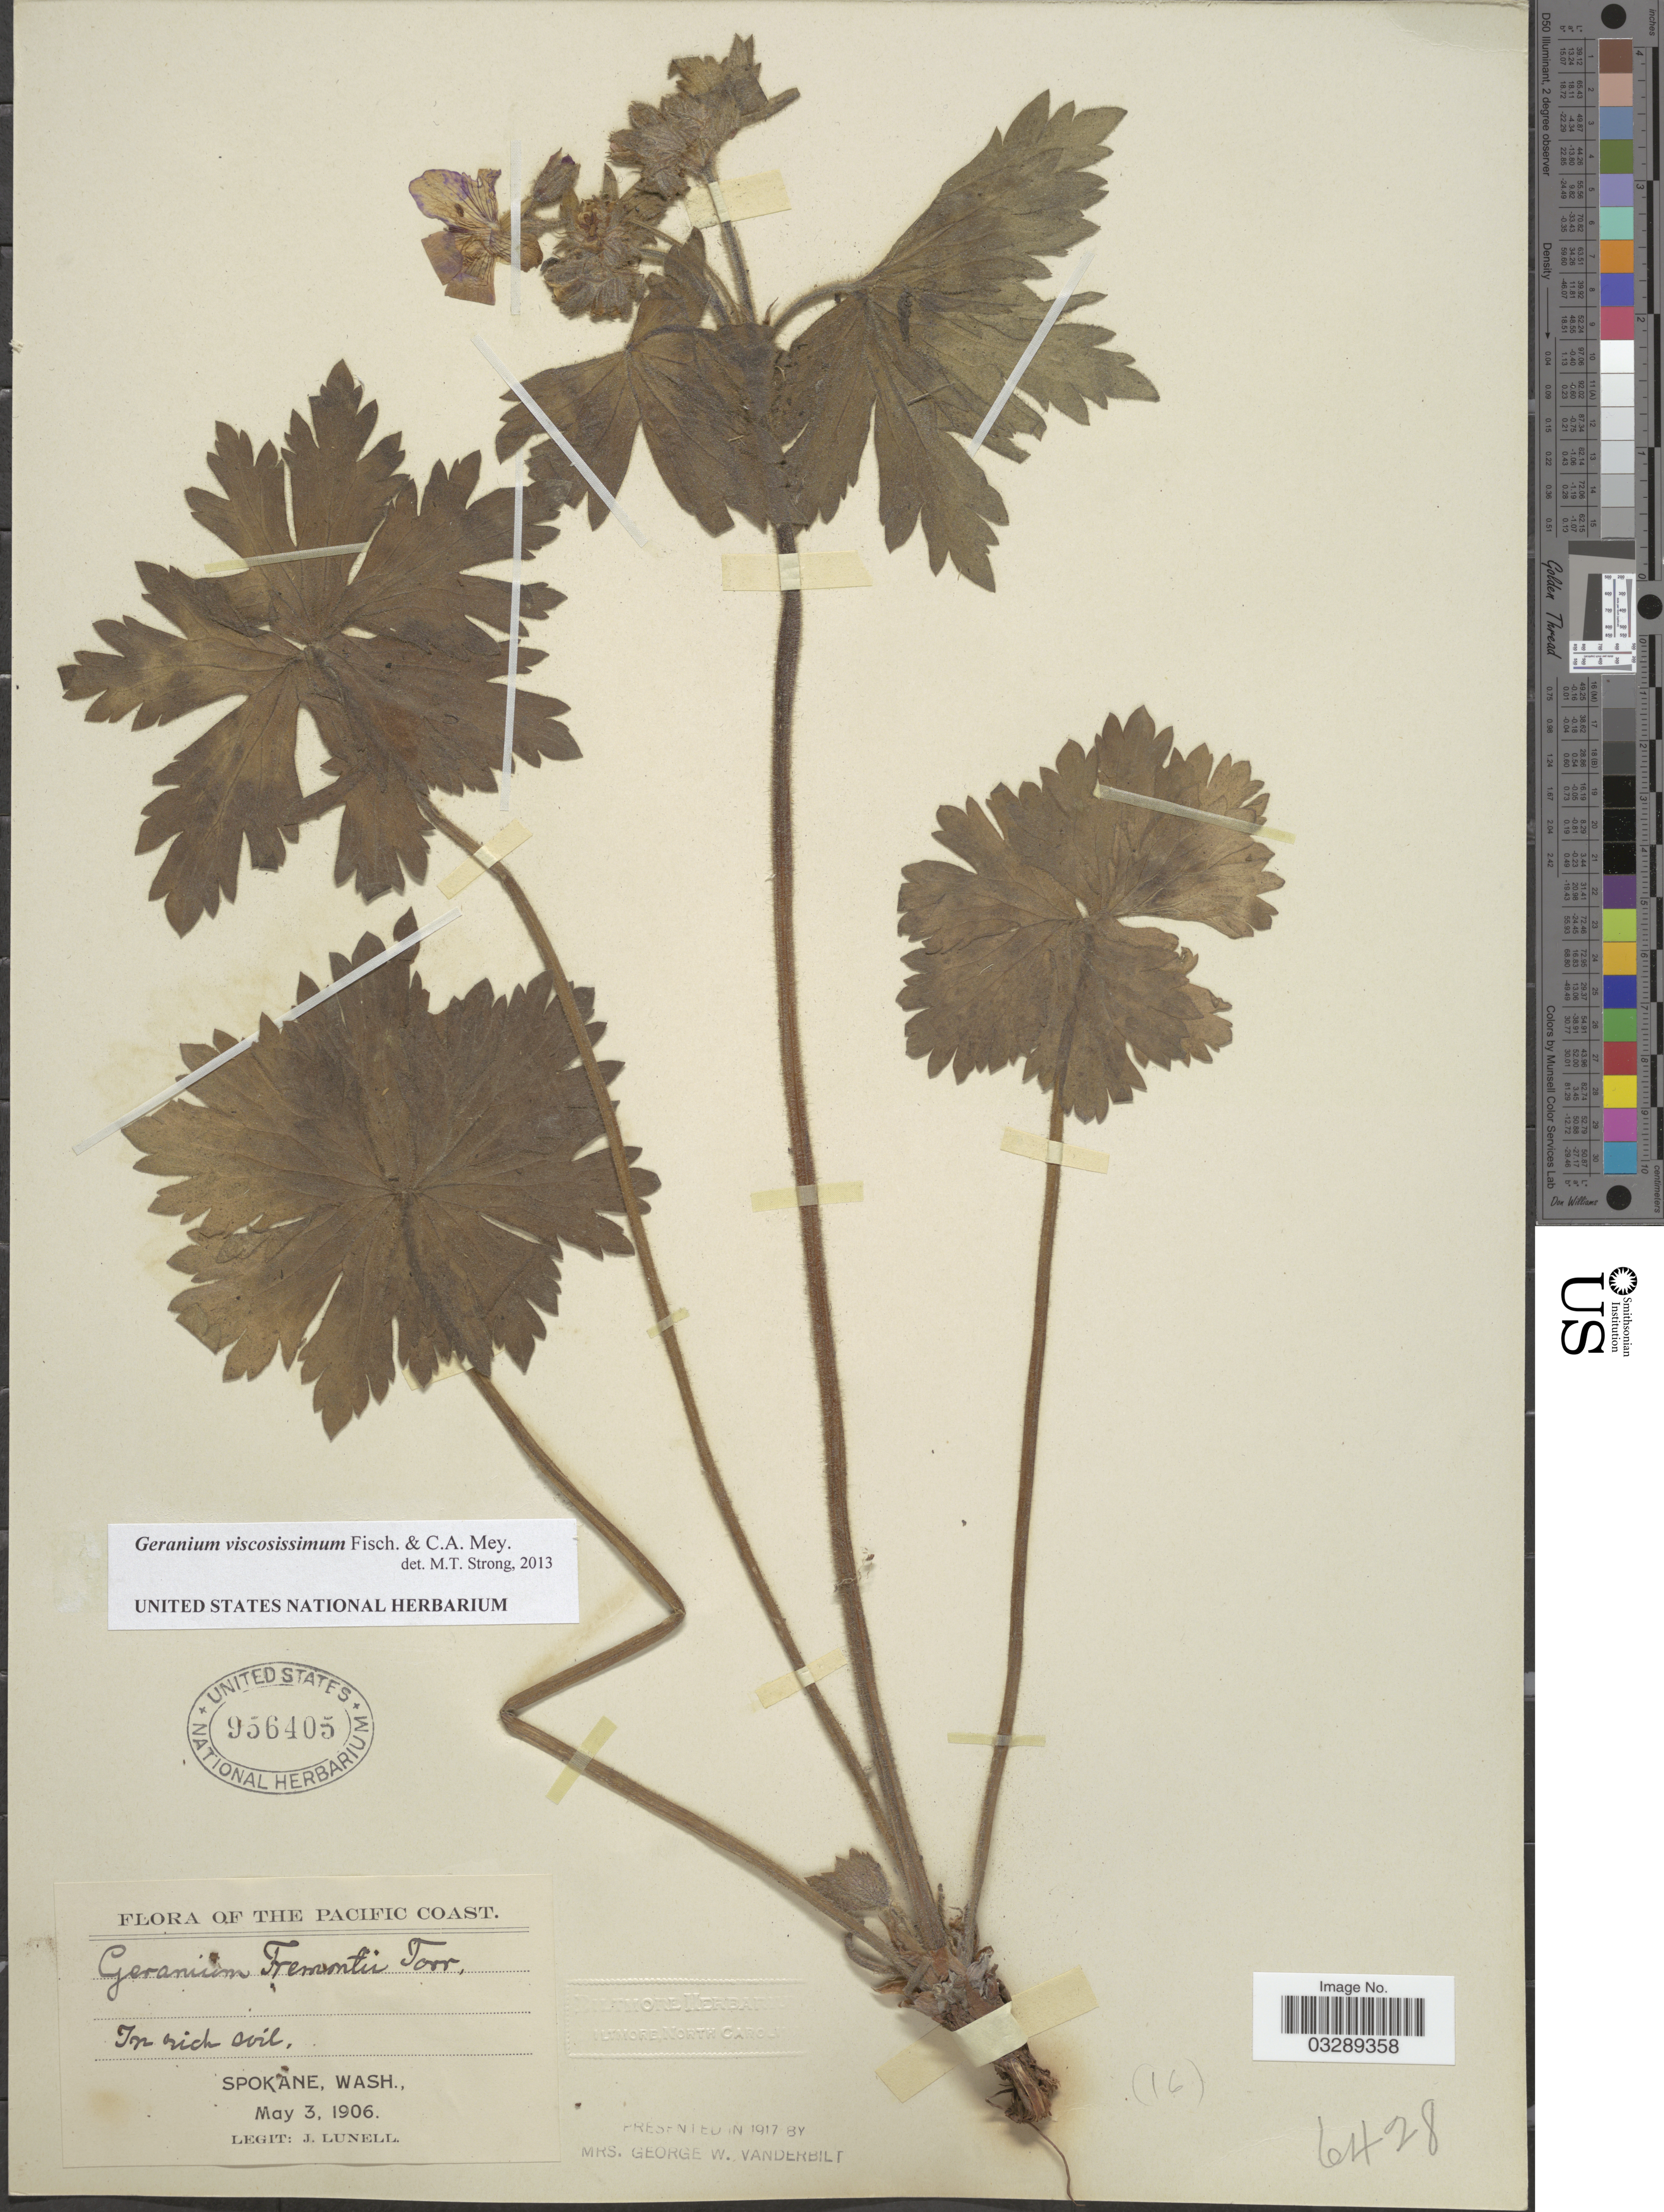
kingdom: Plantae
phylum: Tracheophyta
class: Magnoliopsida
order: Geraniales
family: Geraniaceae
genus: Geranium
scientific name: Geranium viscosissimum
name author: Fisch. & C.A. Mey.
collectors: J. Lunell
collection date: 1906-05-03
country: United States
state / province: Washington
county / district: Spokane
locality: The Pacific Coast, Spokane.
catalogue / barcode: US 956405